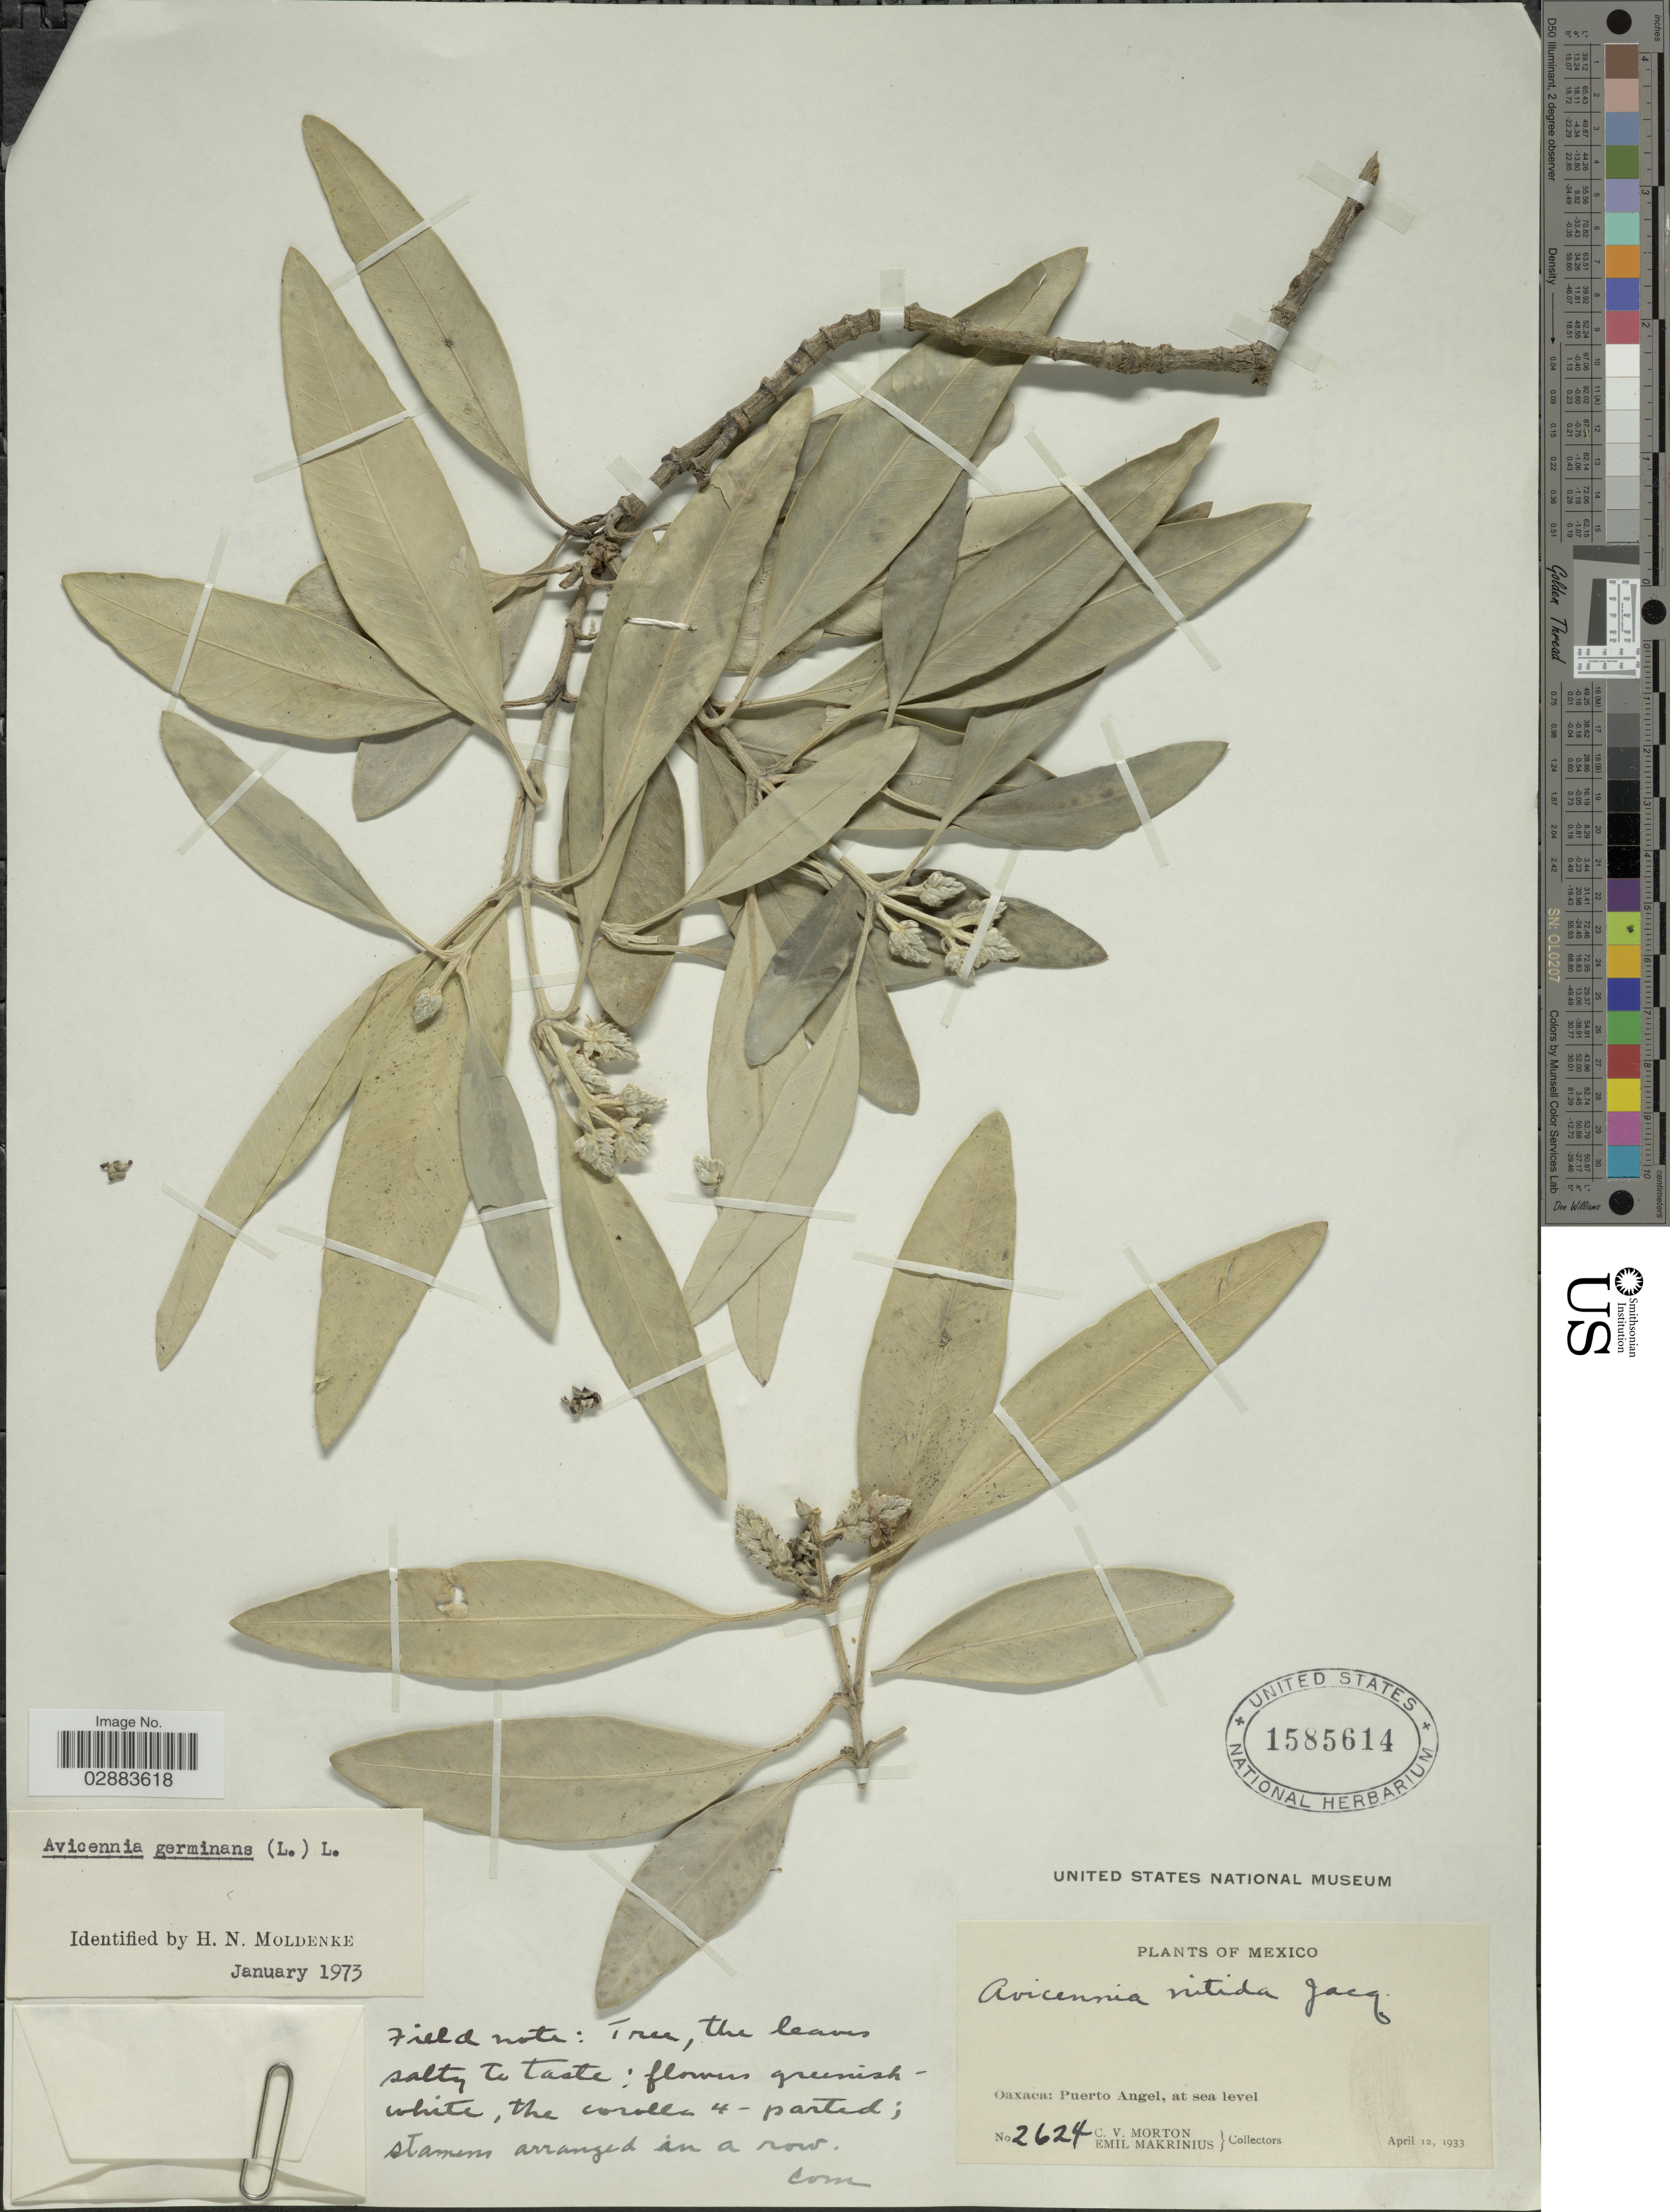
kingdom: Plantae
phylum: Tracheophyta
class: Magnoliopsida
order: Lamiales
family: Acanthaceae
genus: Avicennia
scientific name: Avicennia germinans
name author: (L.) L.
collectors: C. V. Morton & E. Makrinius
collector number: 2624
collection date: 1933-04-12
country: Mexico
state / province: Oaxaca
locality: Puerto Angel.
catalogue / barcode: US 1585614